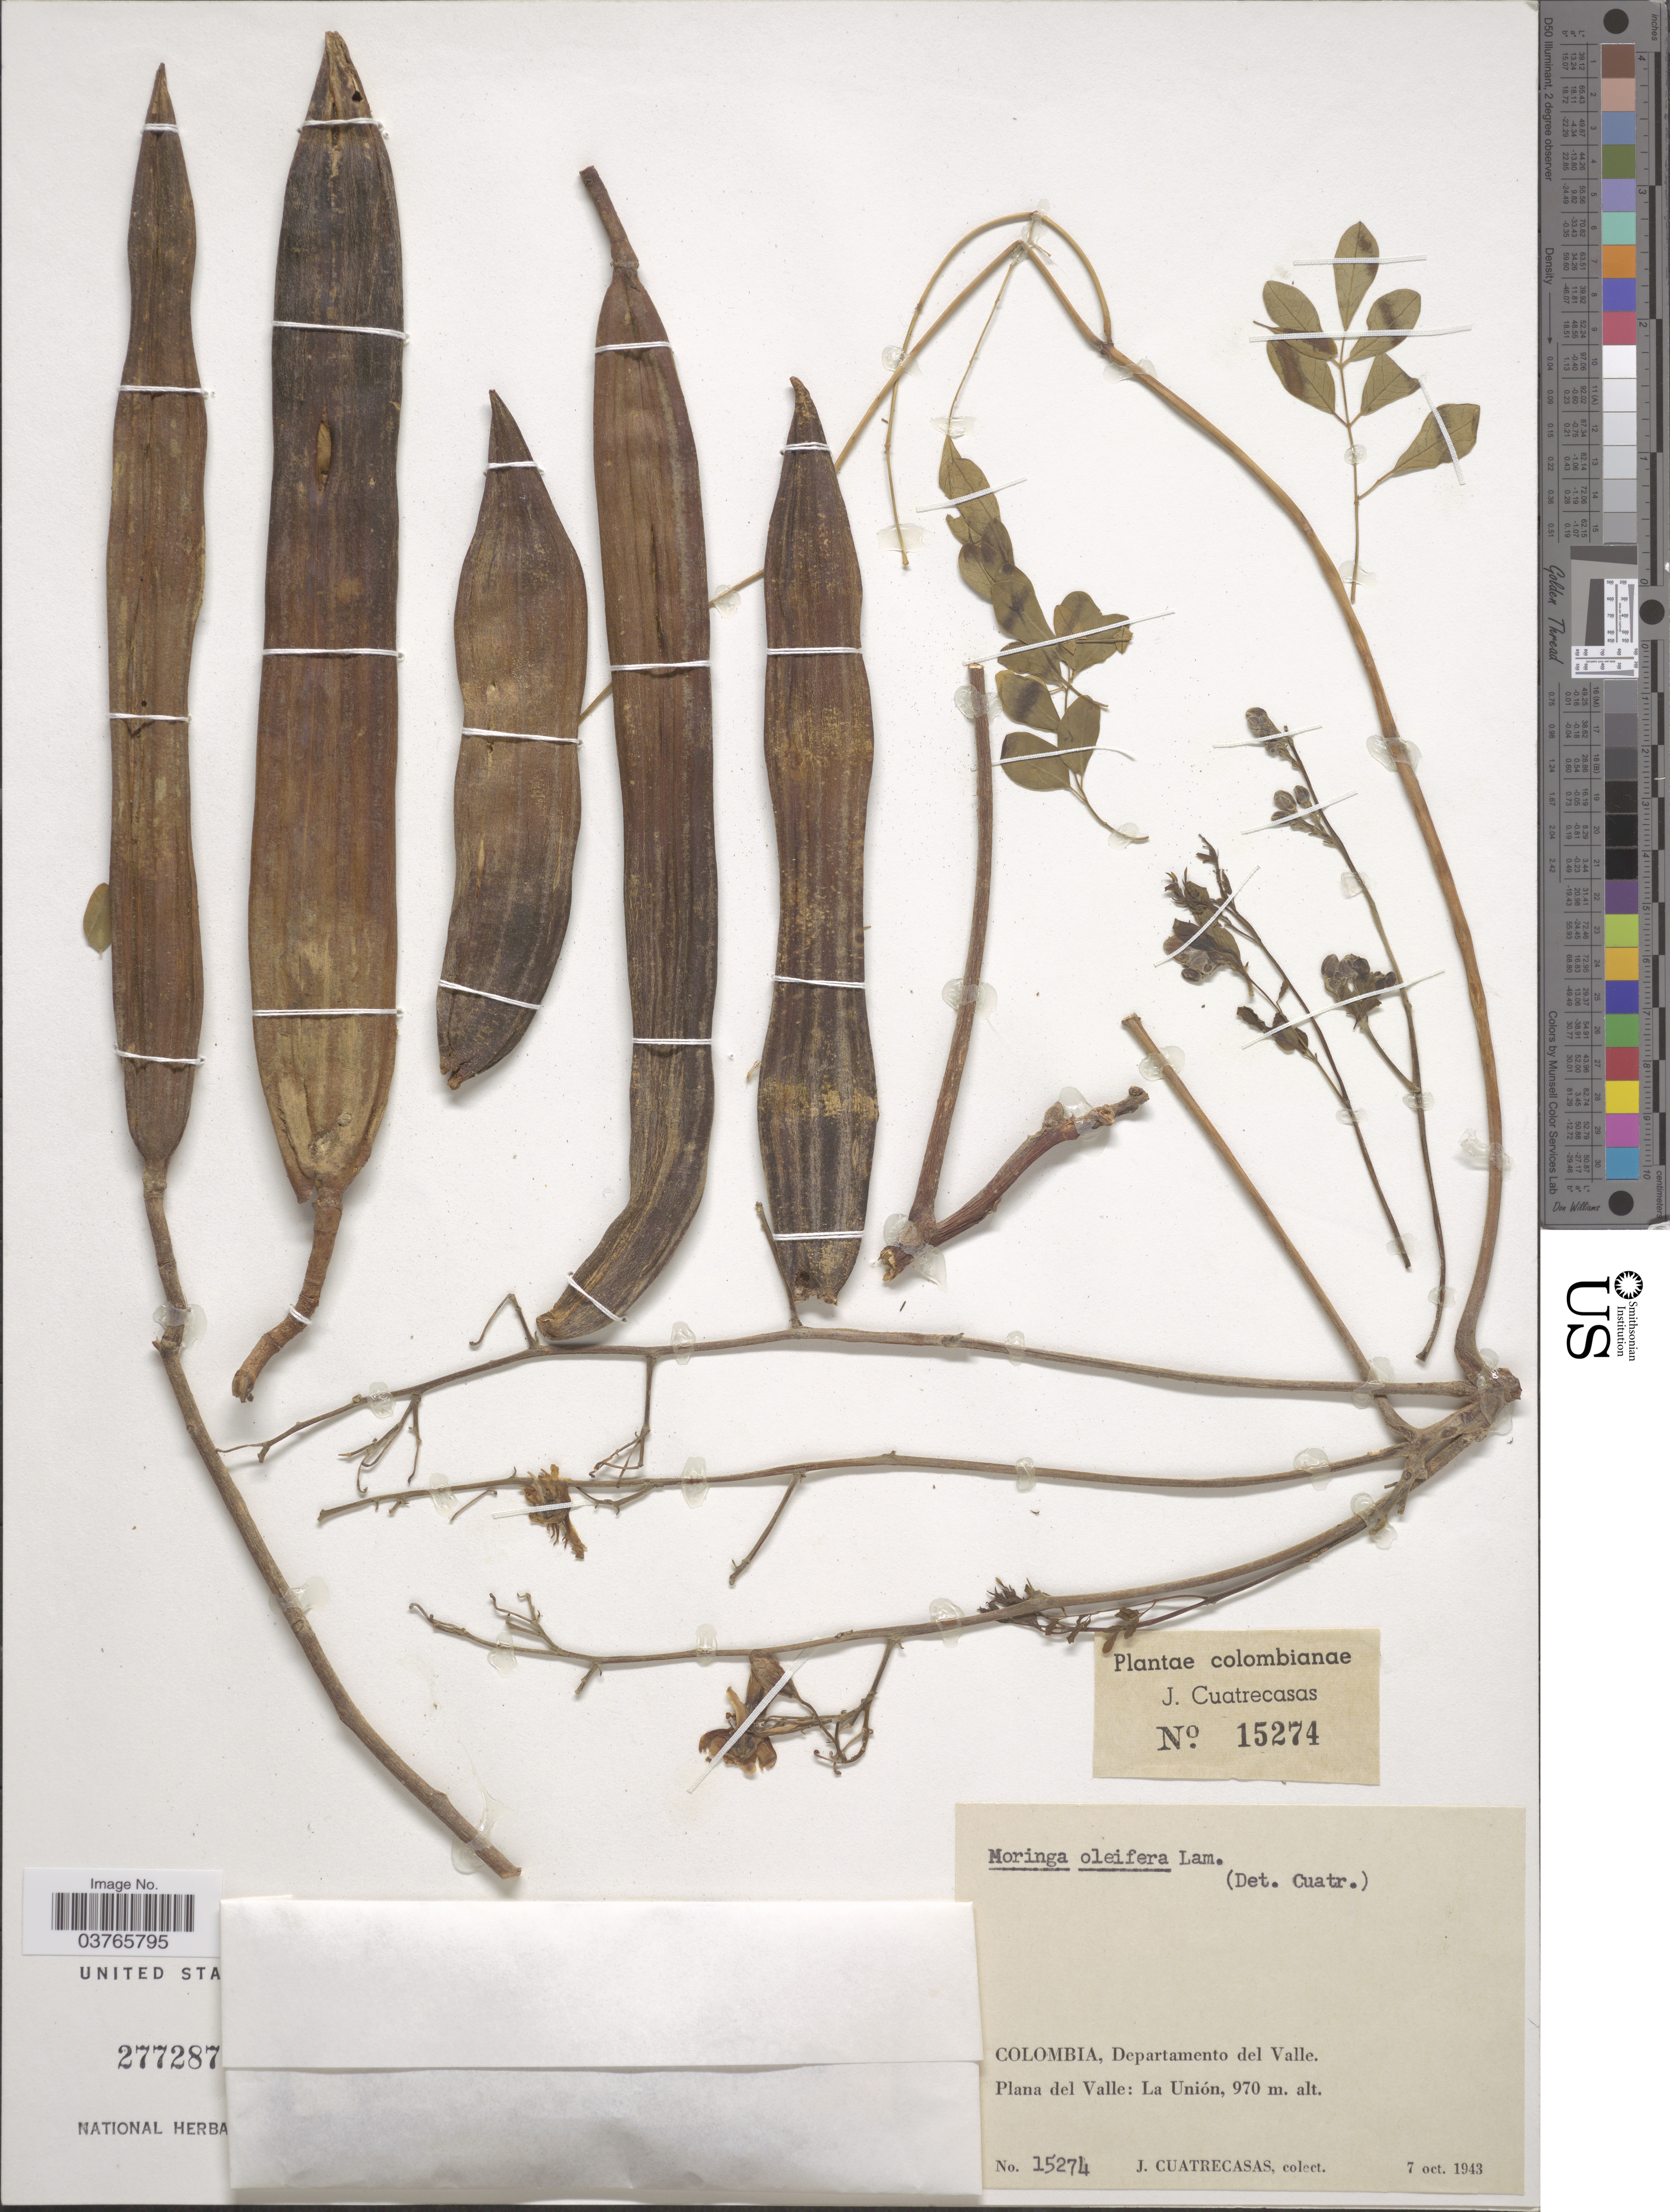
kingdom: Plantae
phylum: Tracheophyta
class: Magnoliopsida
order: Brassicales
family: Moringaceae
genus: Moringa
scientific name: Moringa oleifera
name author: Lam.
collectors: J. Cuatrecasas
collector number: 15274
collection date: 1943-10-07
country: Colombia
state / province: Valle del Cauca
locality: Departamento del Valle. Plana del Valle: La Unión.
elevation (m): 970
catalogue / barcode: US 2772876